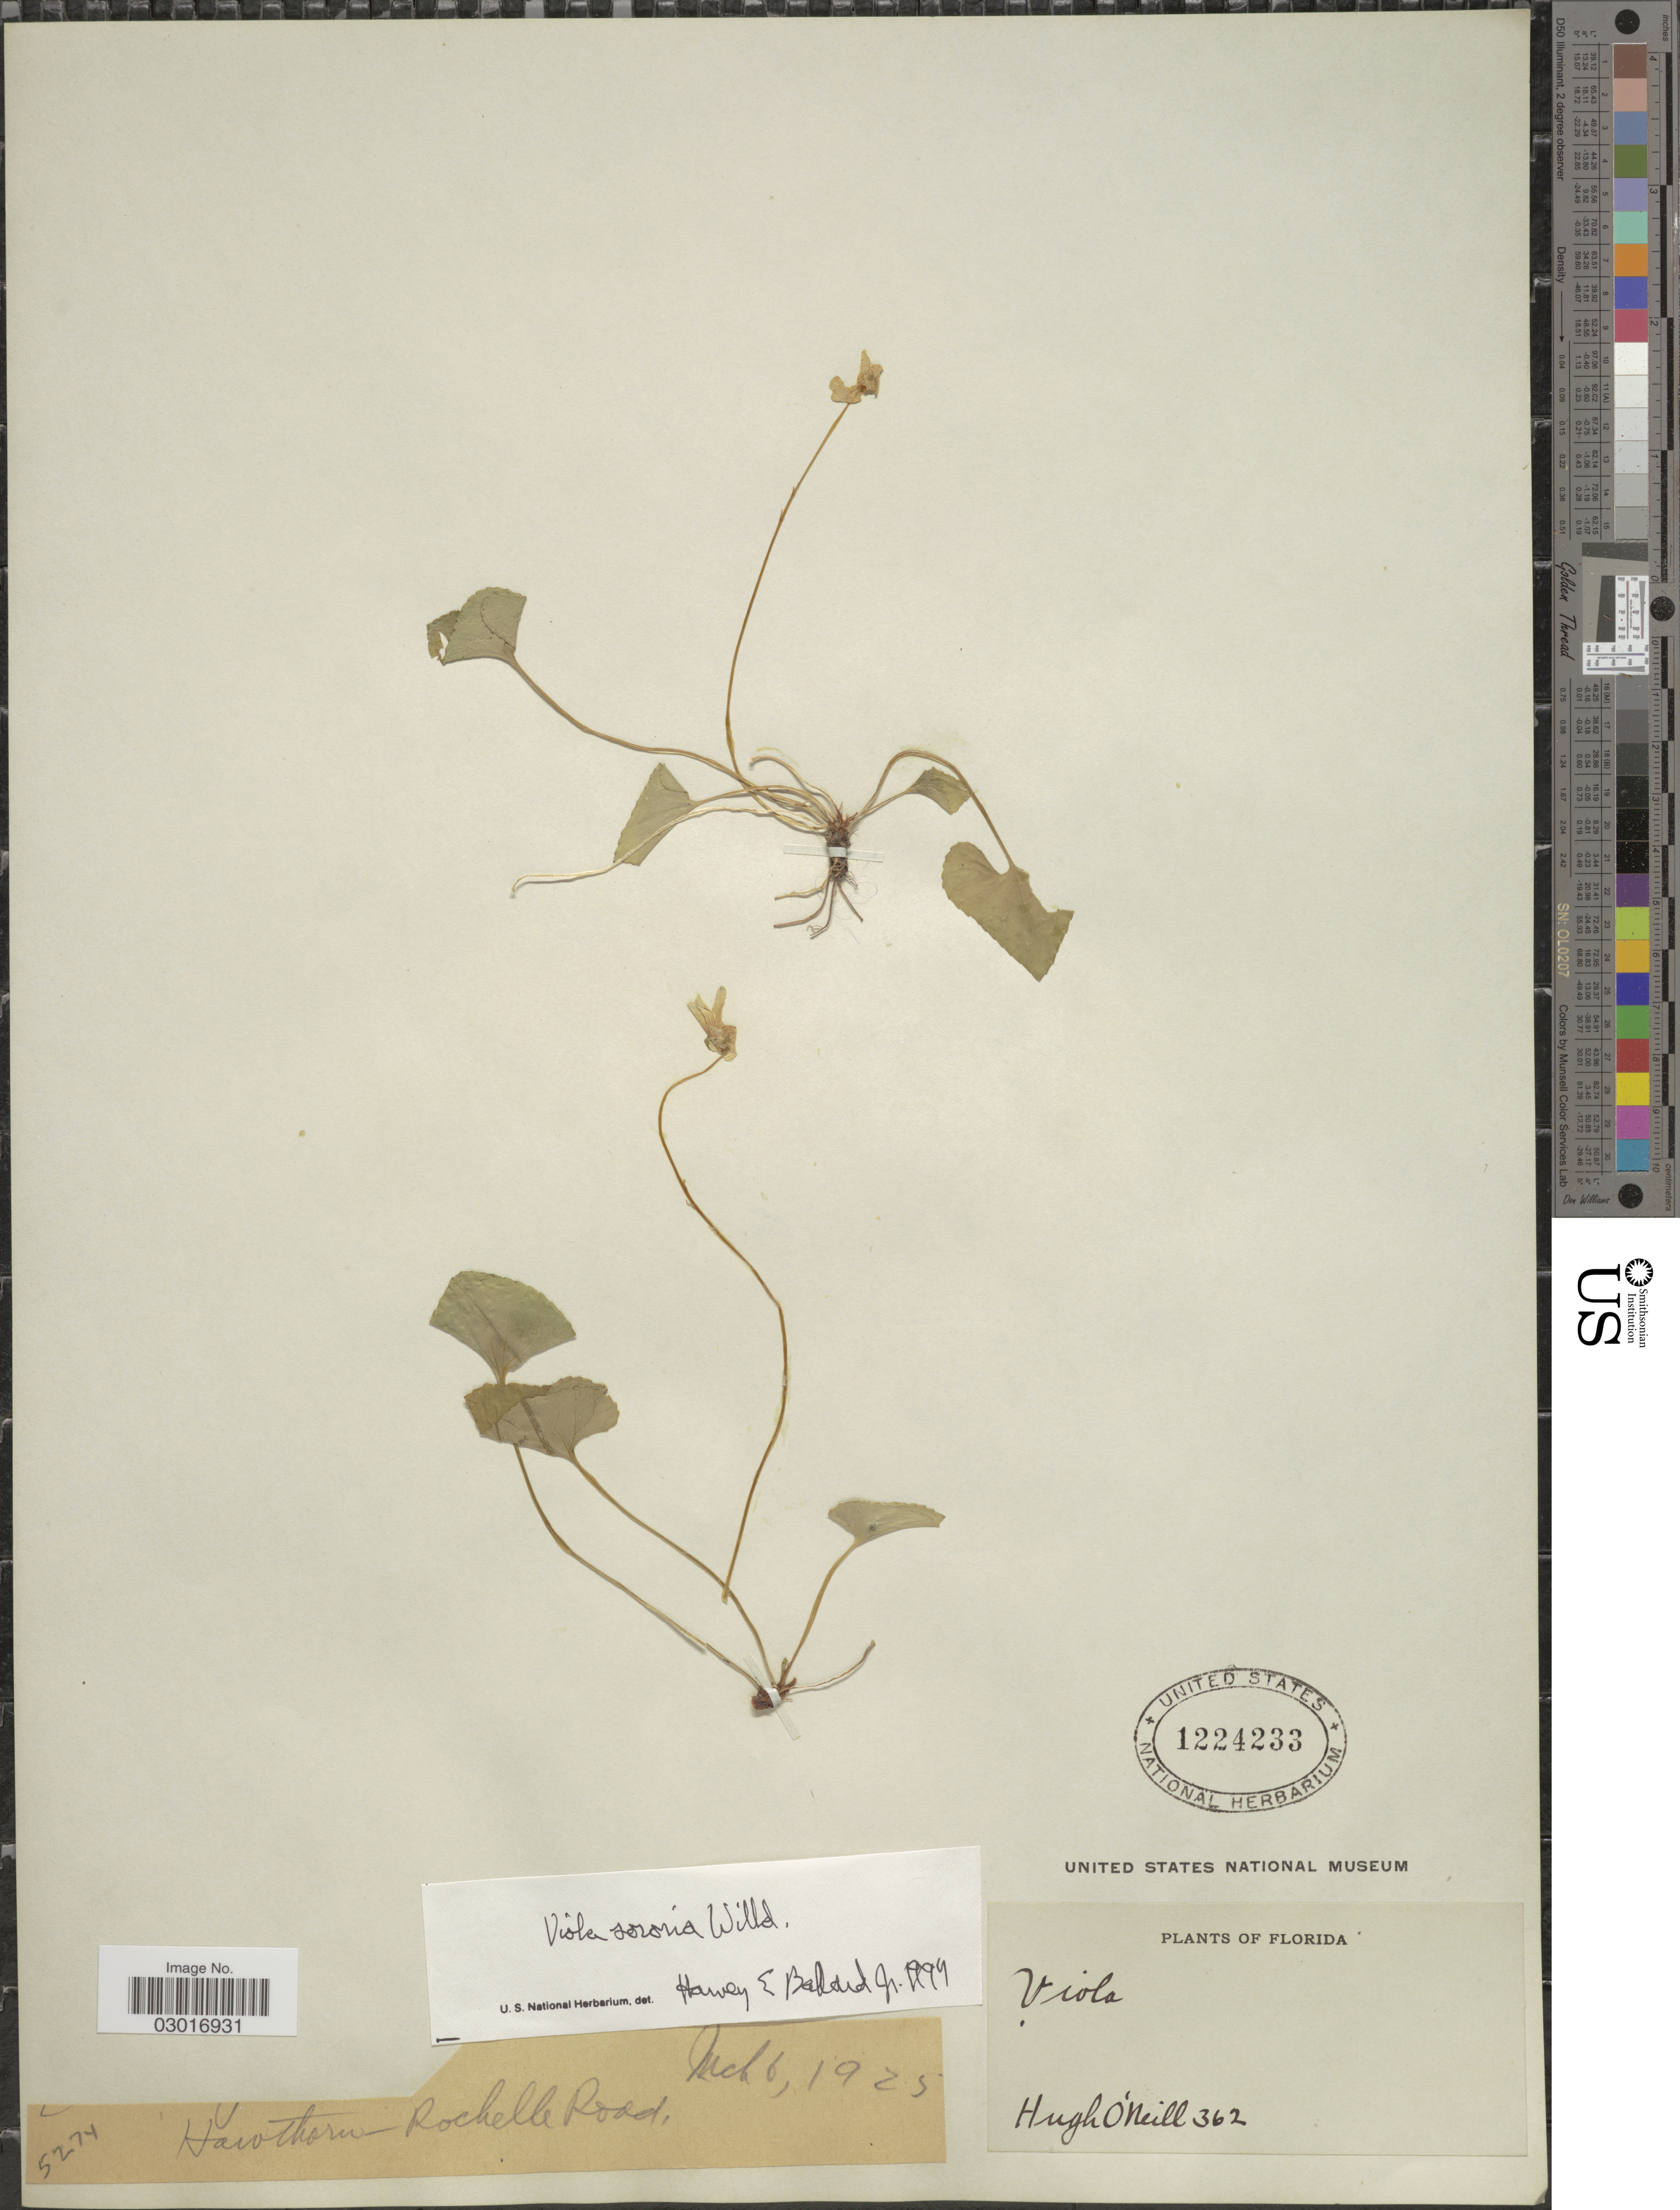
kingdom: Plantae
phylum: Tracheophyta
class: Magnoliopsida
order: Malpighiales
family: Violaceae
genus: Viola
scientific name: Viola sororia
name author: Willd.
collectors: H. O'Neill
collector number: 362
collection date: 1925-03-06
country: United States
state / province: Florida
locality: Hawthorn Rochelle Road.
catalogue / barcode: US 1224233